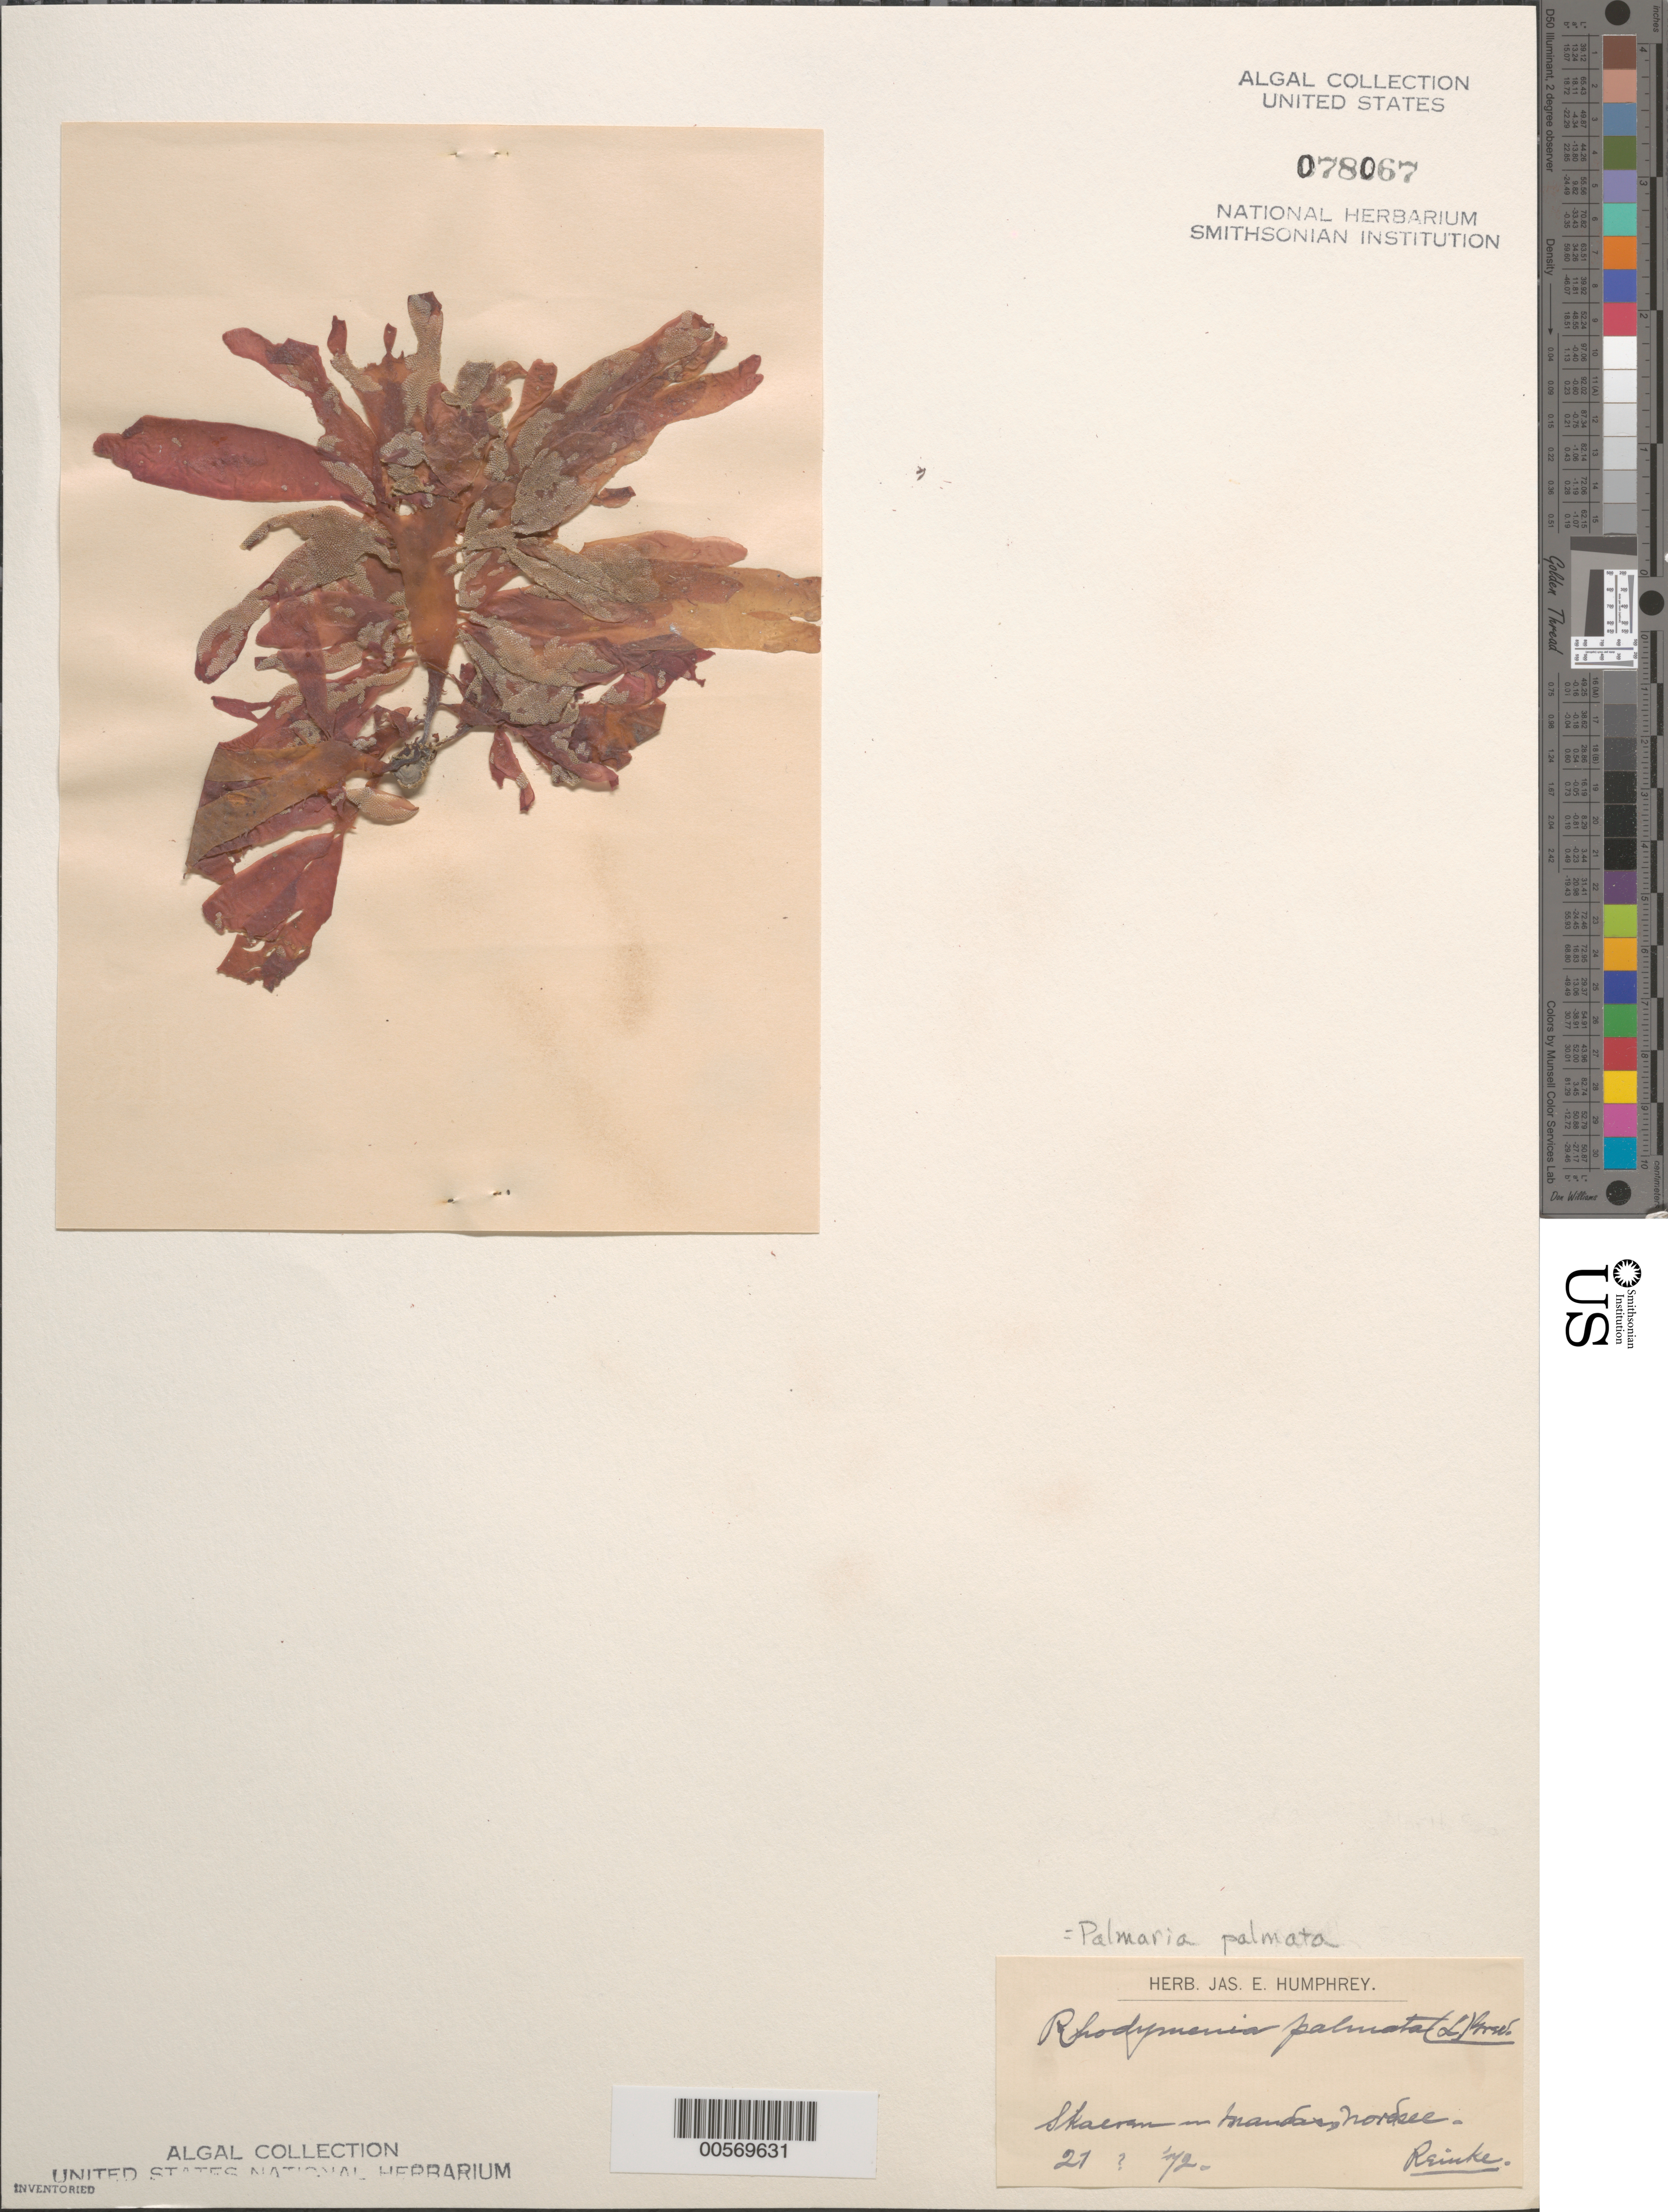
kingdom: Plantae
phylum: Rhodophyta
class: Florideophyceae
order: Palmariales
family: Palmariaceae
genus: Palmaria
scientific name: Palmaria palmata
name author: (L.) F. Weber & D. Mohr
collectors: J. Reinke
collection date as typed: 21 --- 1872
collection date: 1872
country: Norway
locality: Skaeran, Mandas [=Mandal?], North Sea (Nordsee)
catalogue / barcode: US 78067